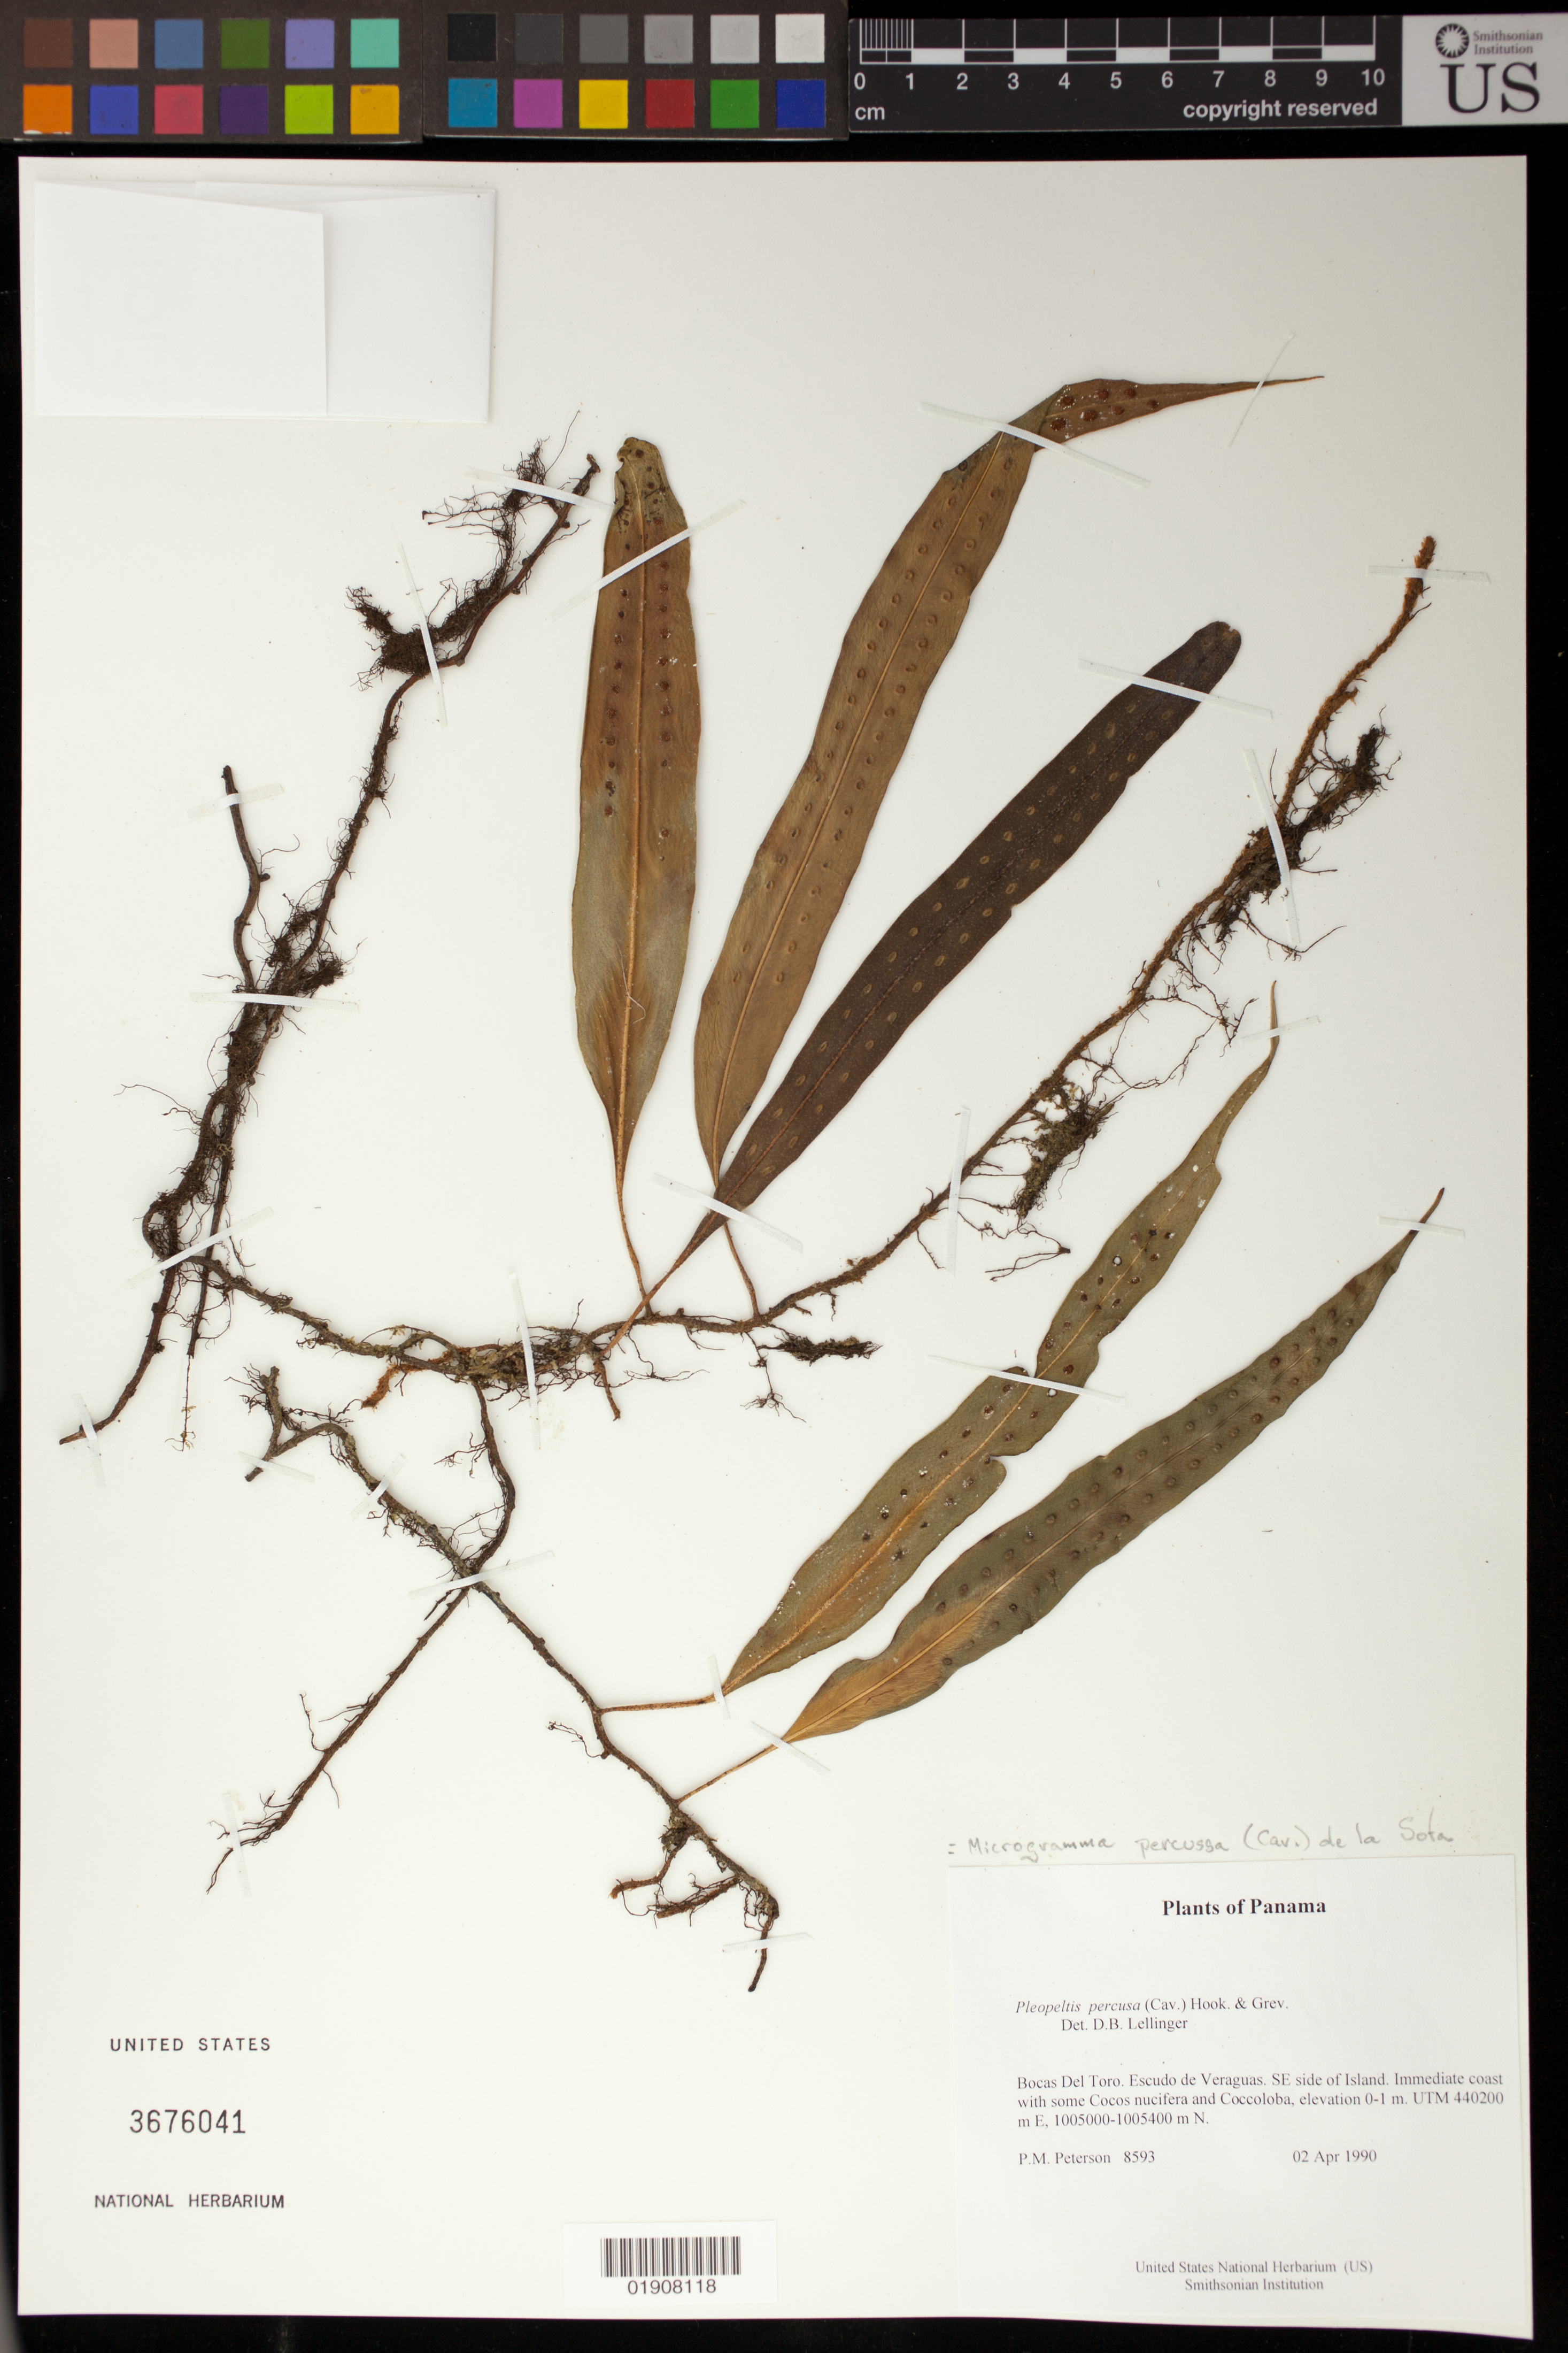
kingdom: Plantae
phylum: Tracheophyta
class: Polypodiopsida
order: Polypodiales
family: Polypodiaceae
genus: Microgramma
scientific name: Microgramma percussa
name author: (Cav.) de la Sota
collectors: P. M. Peterson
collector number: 08593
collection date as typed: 02 Apr 1990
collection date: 1990-04-02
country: Panama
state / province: Bocas del Toro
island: Escudo de Veraguas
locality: SE side of Island.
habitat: Immediate coast with some Cocos nucifera and Coccoloba, elevation 0-1 m. UTM 440200 m E, 1005000-1005400 m N.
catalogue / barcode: US 3676041